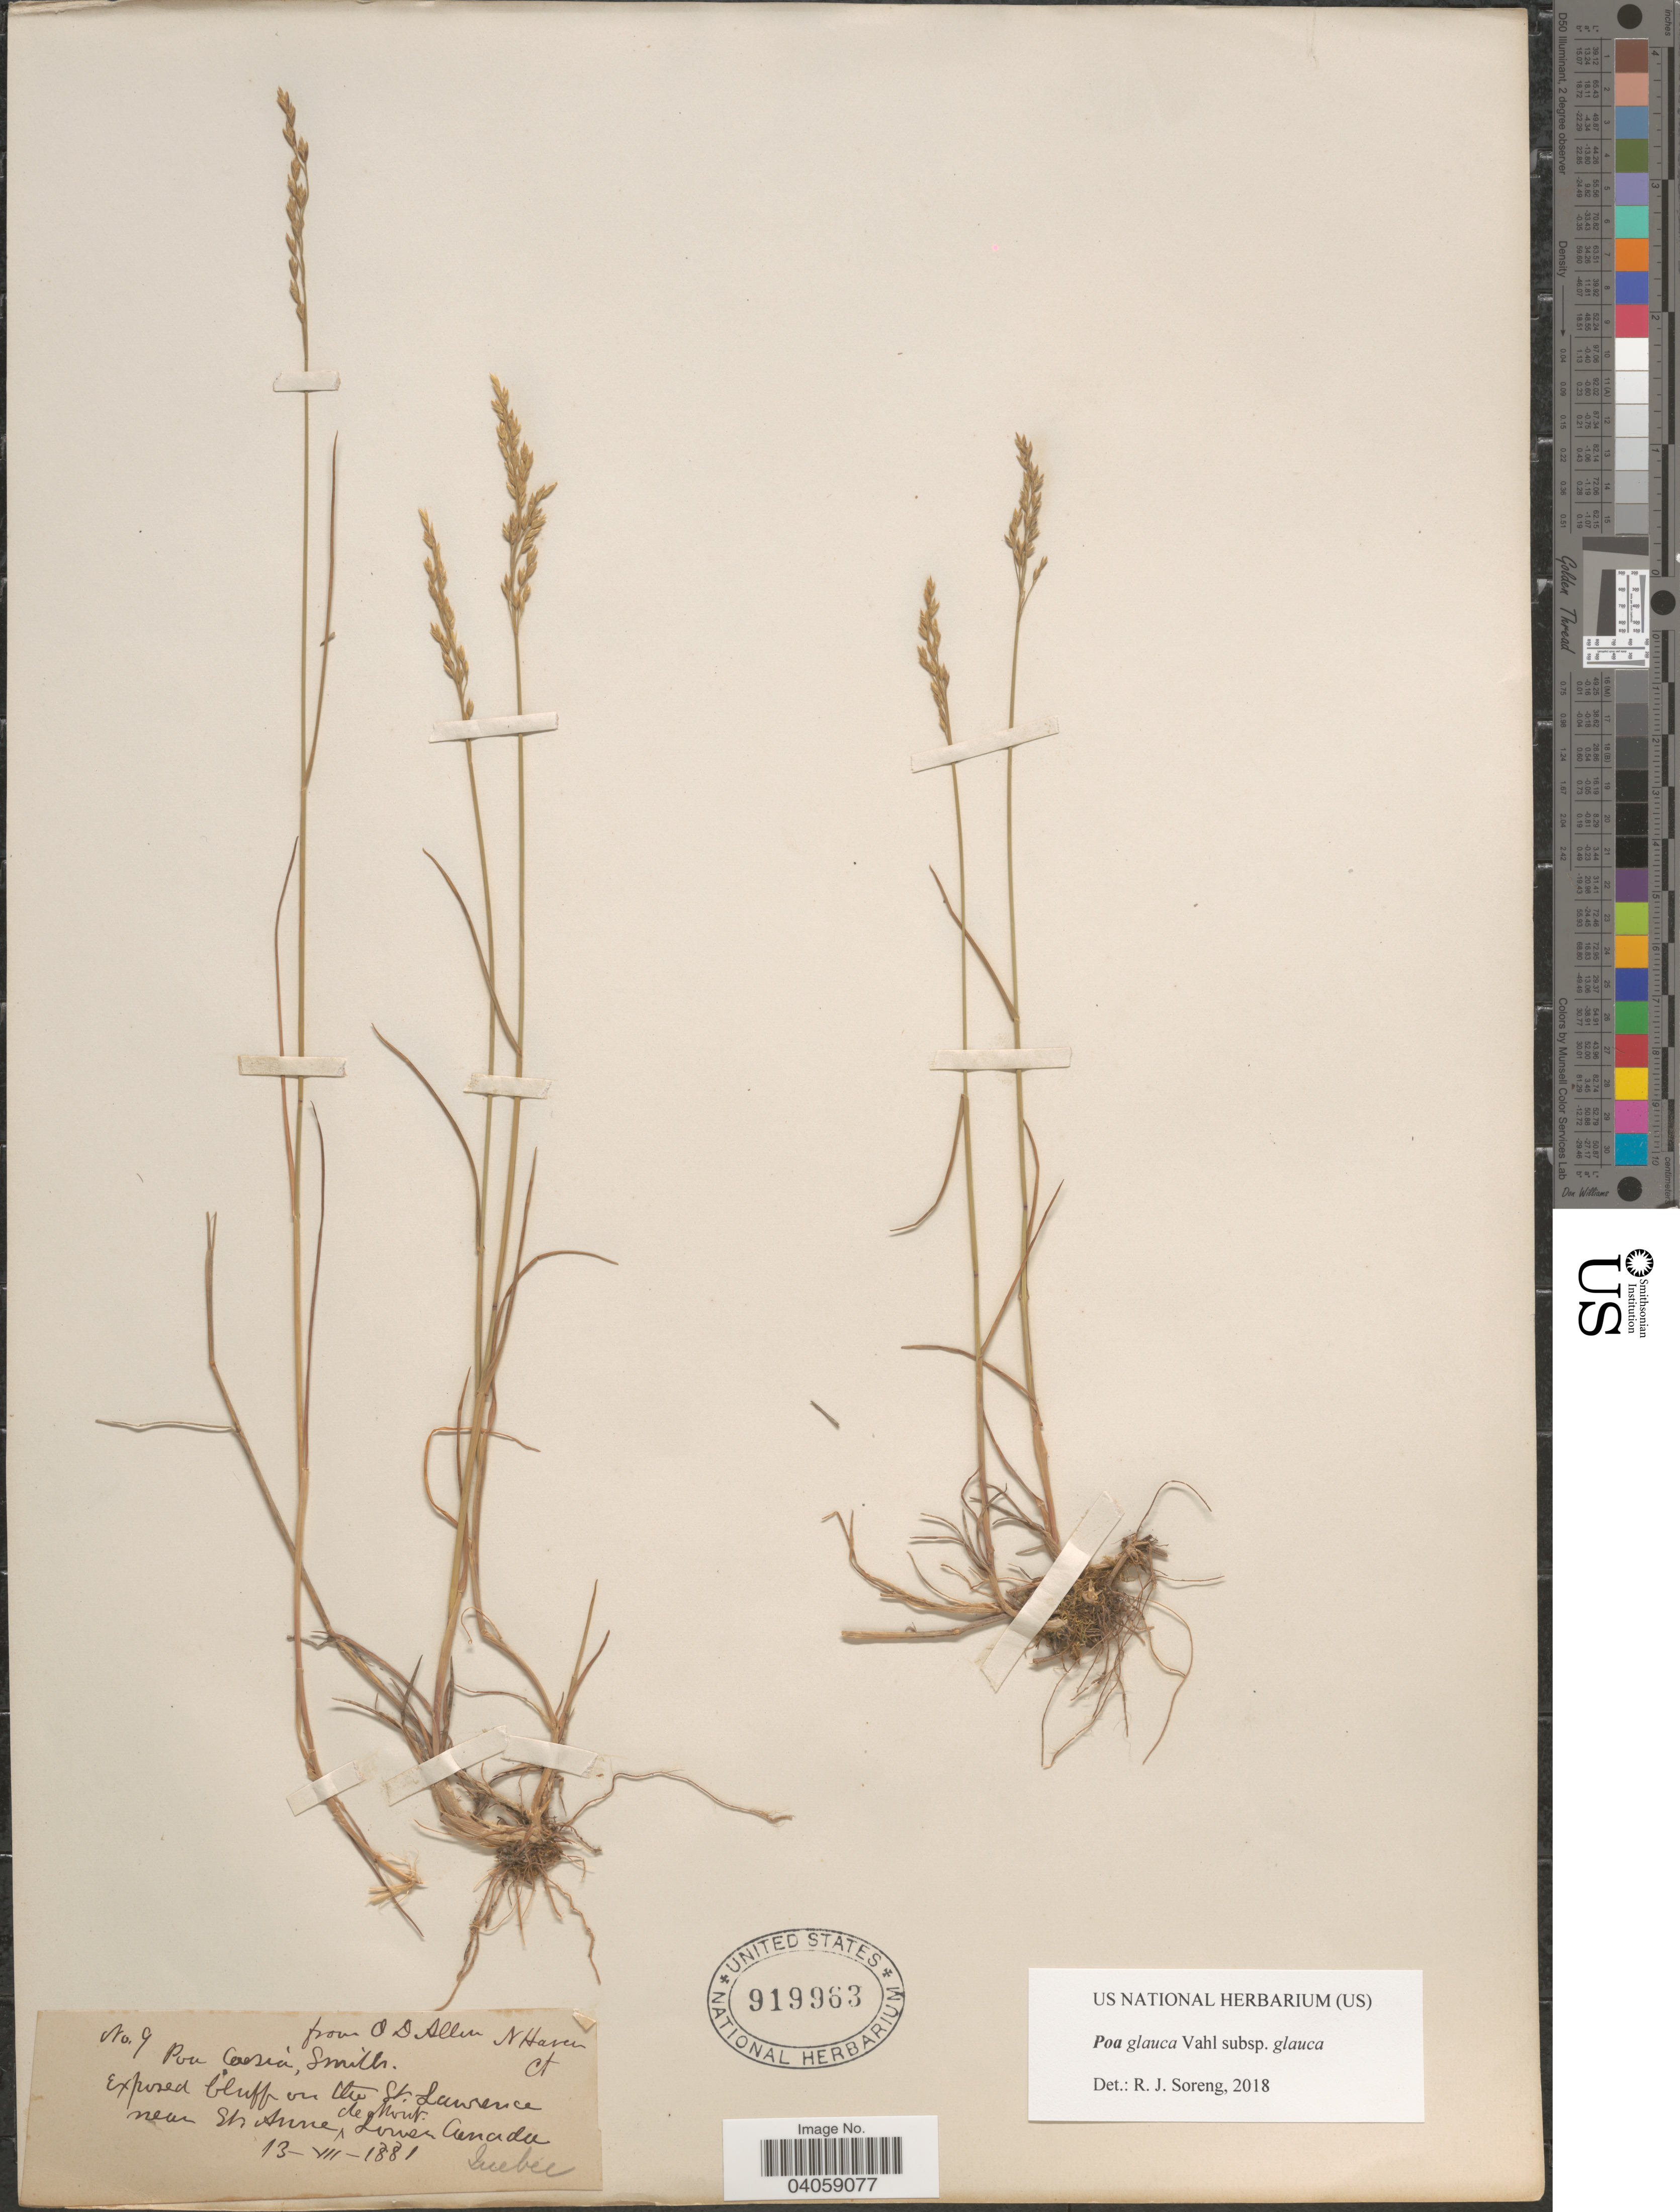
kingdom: Plantae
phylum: Tracheophyta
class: Liliopsida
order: Poales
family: Poaceae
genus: Poa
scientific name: Poa glauca subsp. glauca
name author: Vahl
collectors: O. D. Allen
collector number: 9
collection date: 1881-07-13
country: Canada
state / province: Quebec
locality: Exposed bluff on the St. Lawrence near St. Anne de Mont. Lower Canada.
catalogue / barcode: US 919963